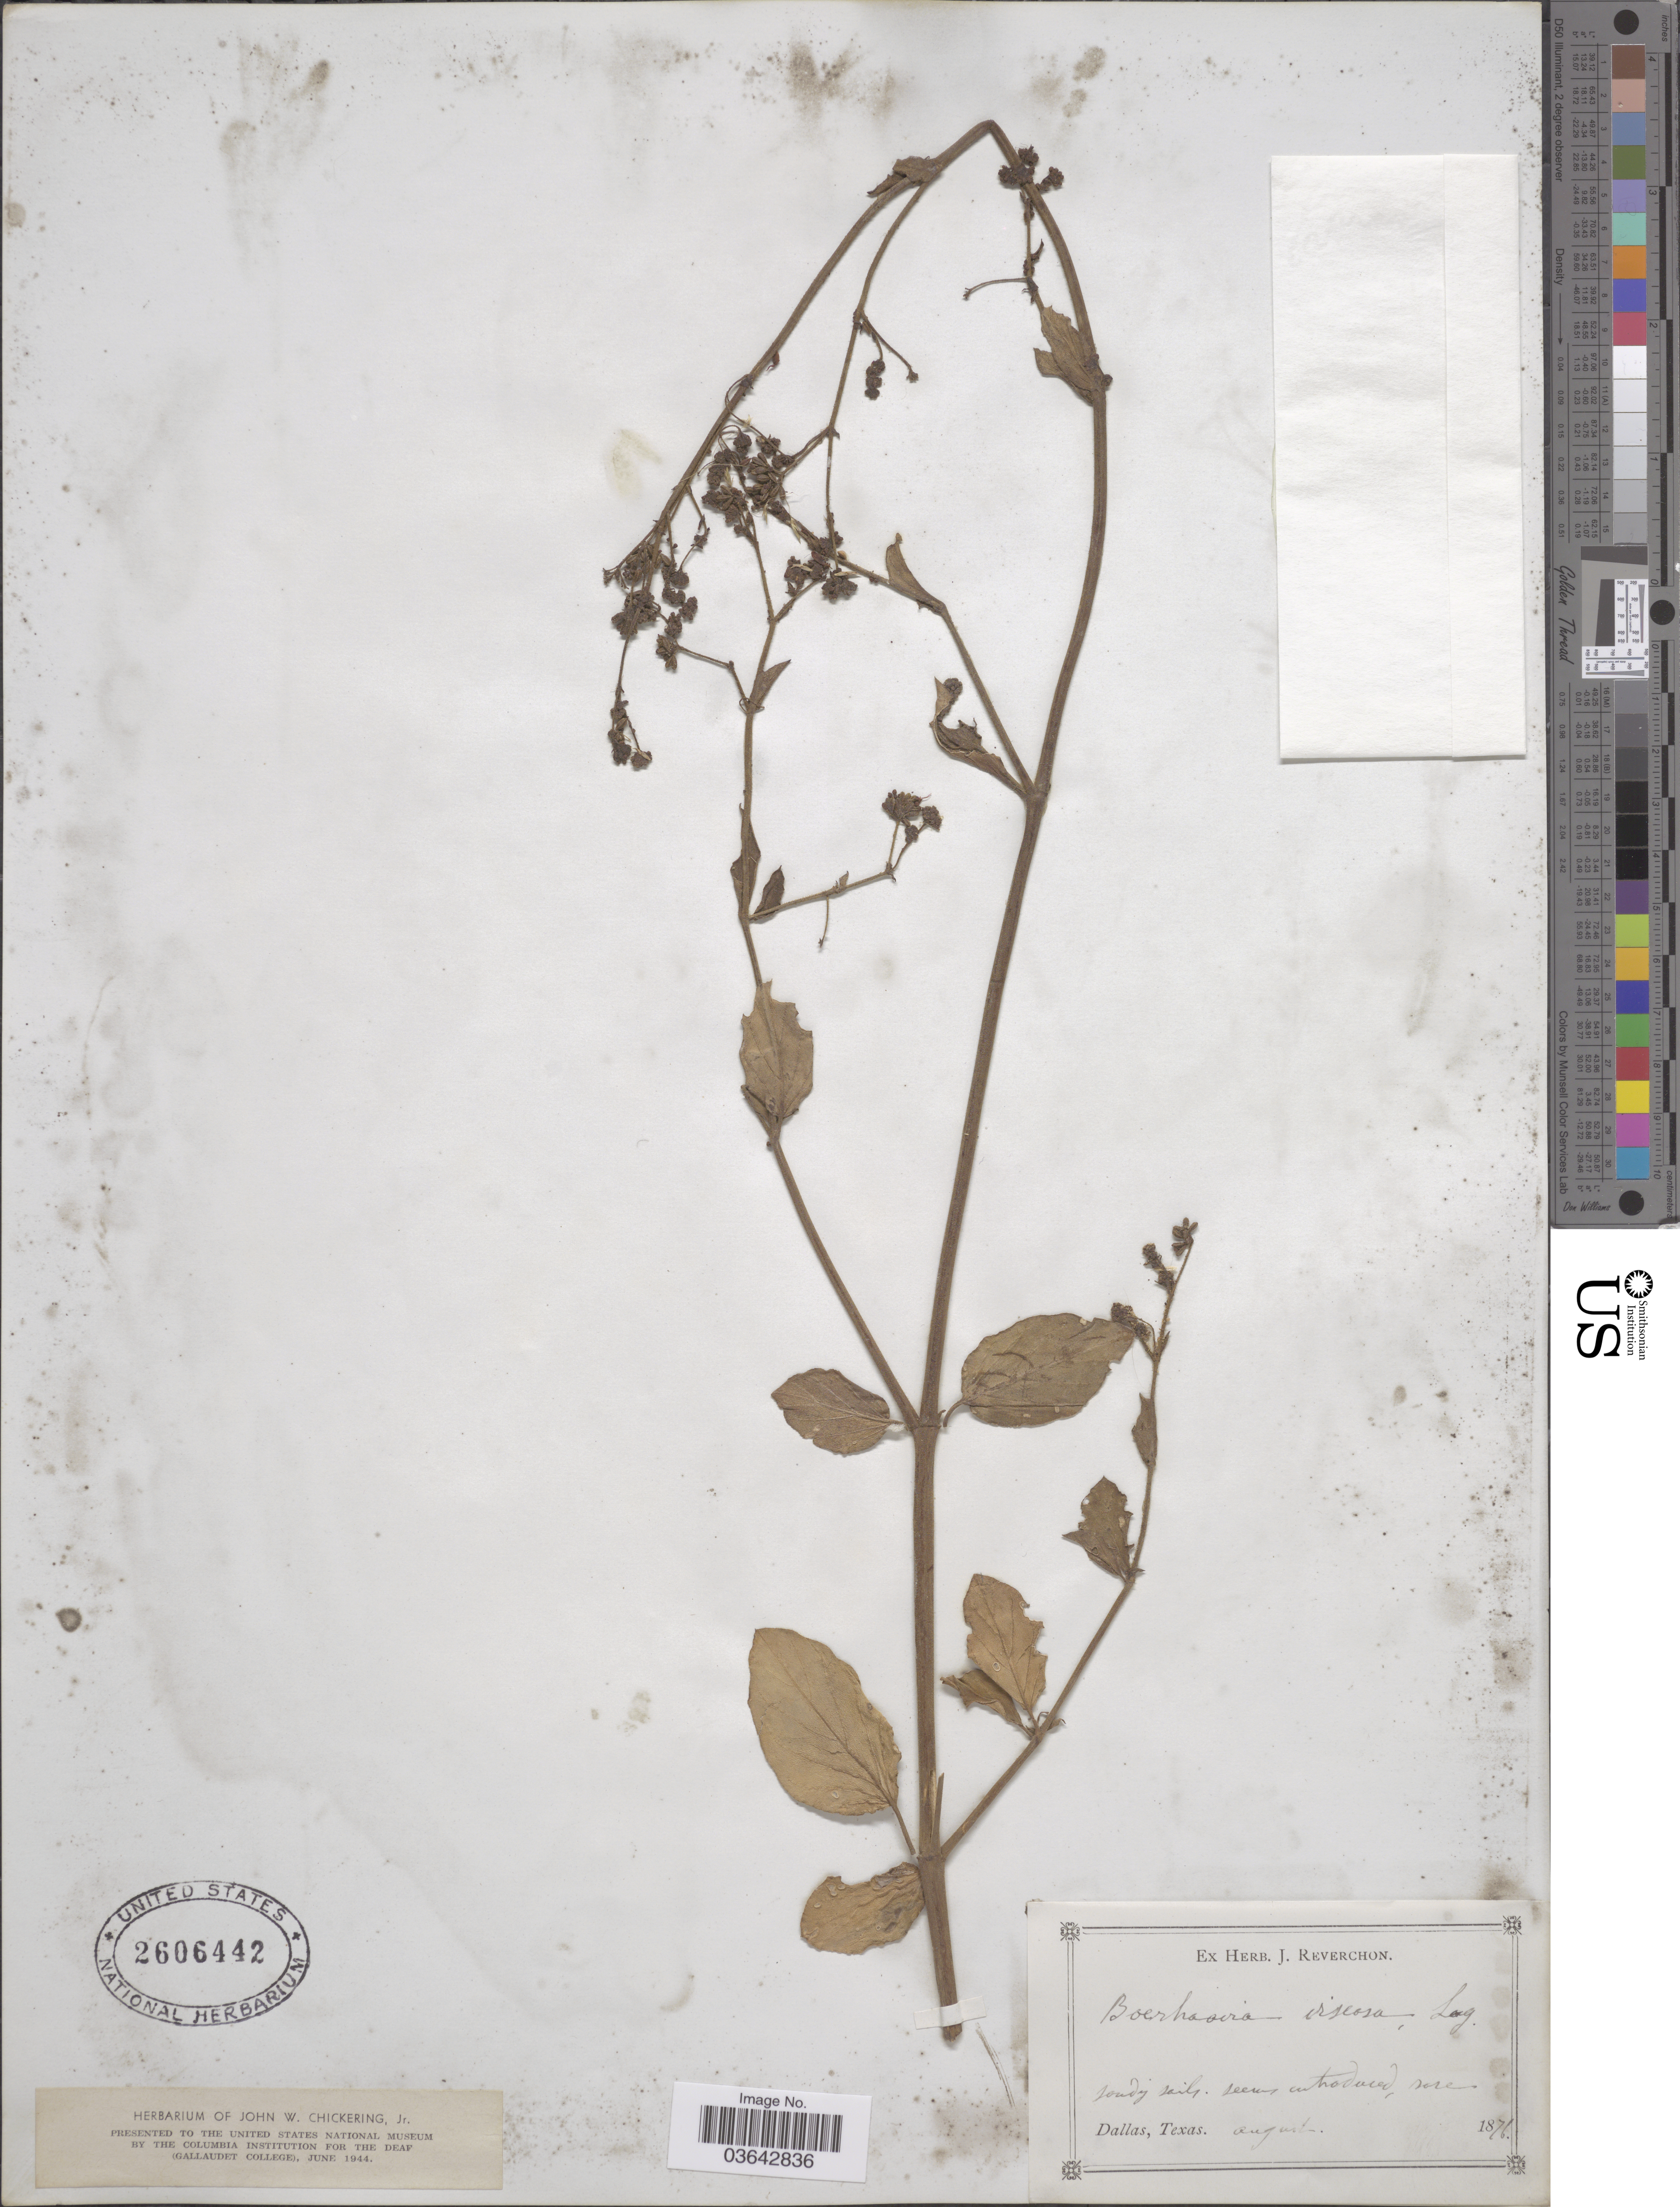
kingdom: Plantae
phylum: Tracheophyta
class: Magnoliopsida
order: Caryophyllales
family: Nyctaginaceae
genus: Boerhavia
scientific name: Boerhavia viscosa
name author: Lag. & Rodr.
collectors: ex herb. J. Reverchon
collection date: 1876-08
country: United States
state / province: Texas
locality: Dallas.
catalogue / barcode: US 2606442